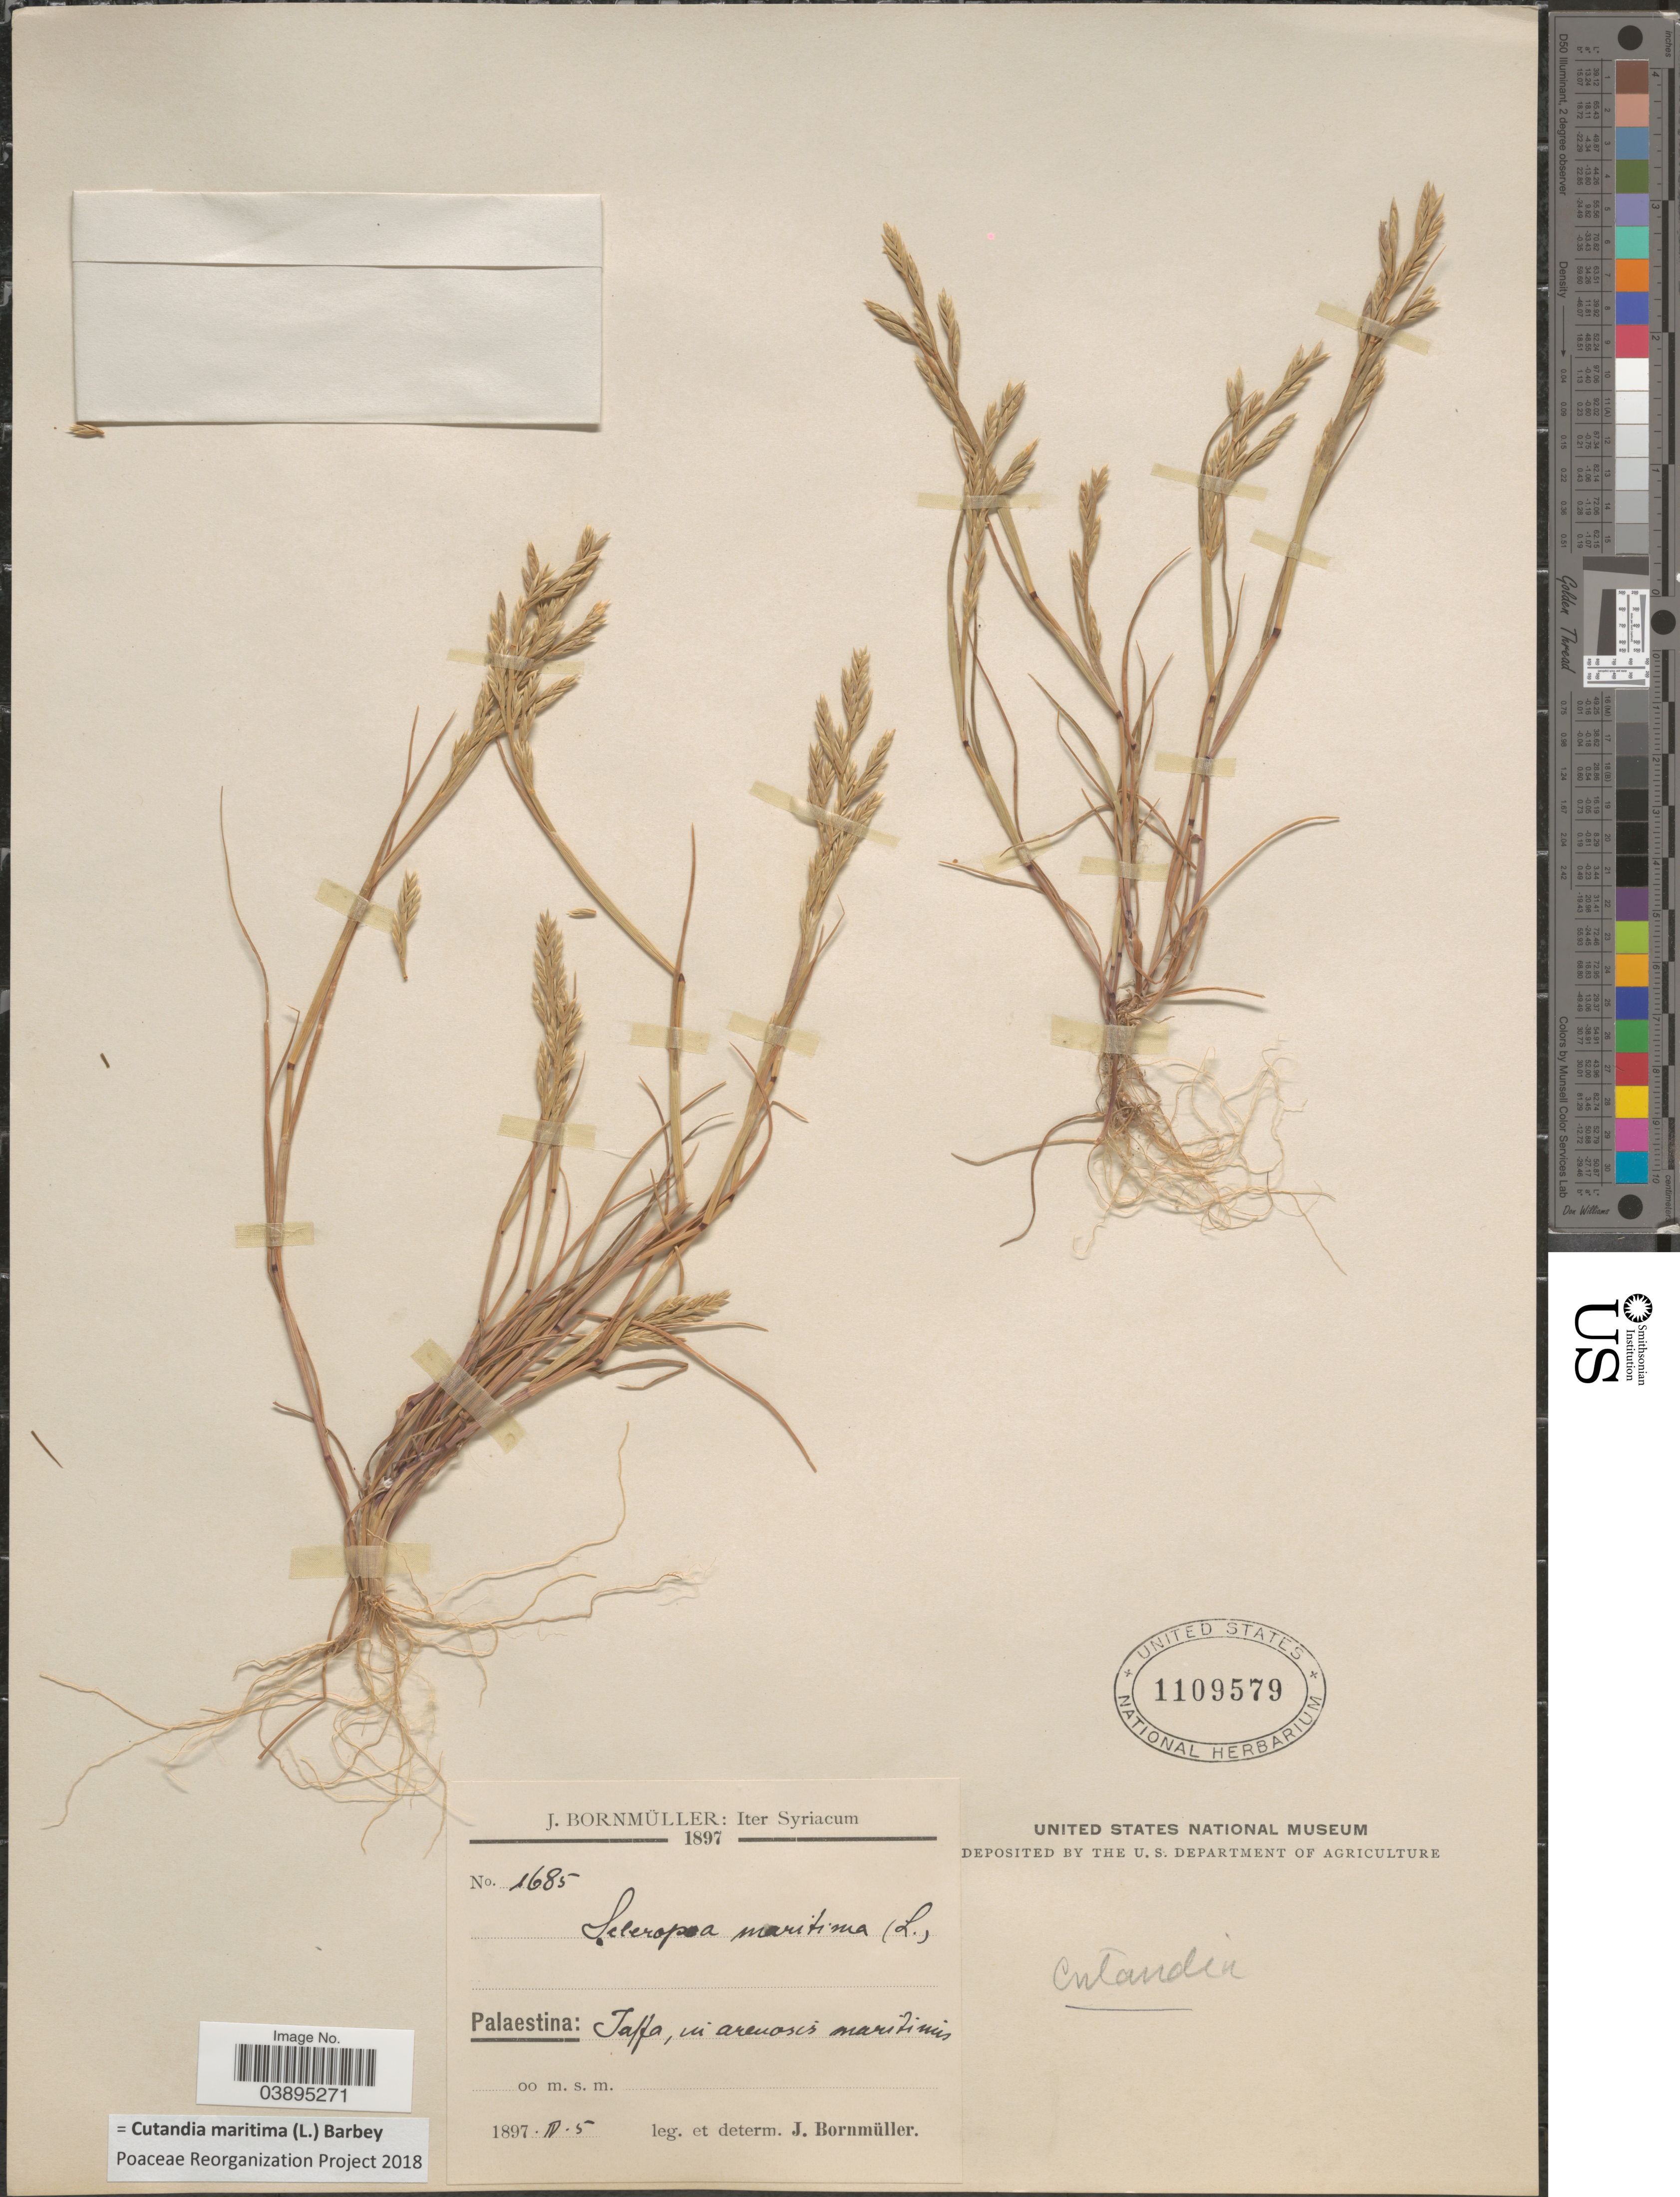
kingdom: Plantae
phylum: Tracheophyta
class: Liliopsida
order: Poales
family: Poaceae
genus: Cutandia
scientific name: Cutandia maritima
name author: (L.) Barbey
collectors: J. Bornmüller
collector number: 1685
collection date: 1897-04-05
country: Syria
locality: Palaestina: Jaffa, in arenosis maritimis.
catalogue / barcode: US 1109579